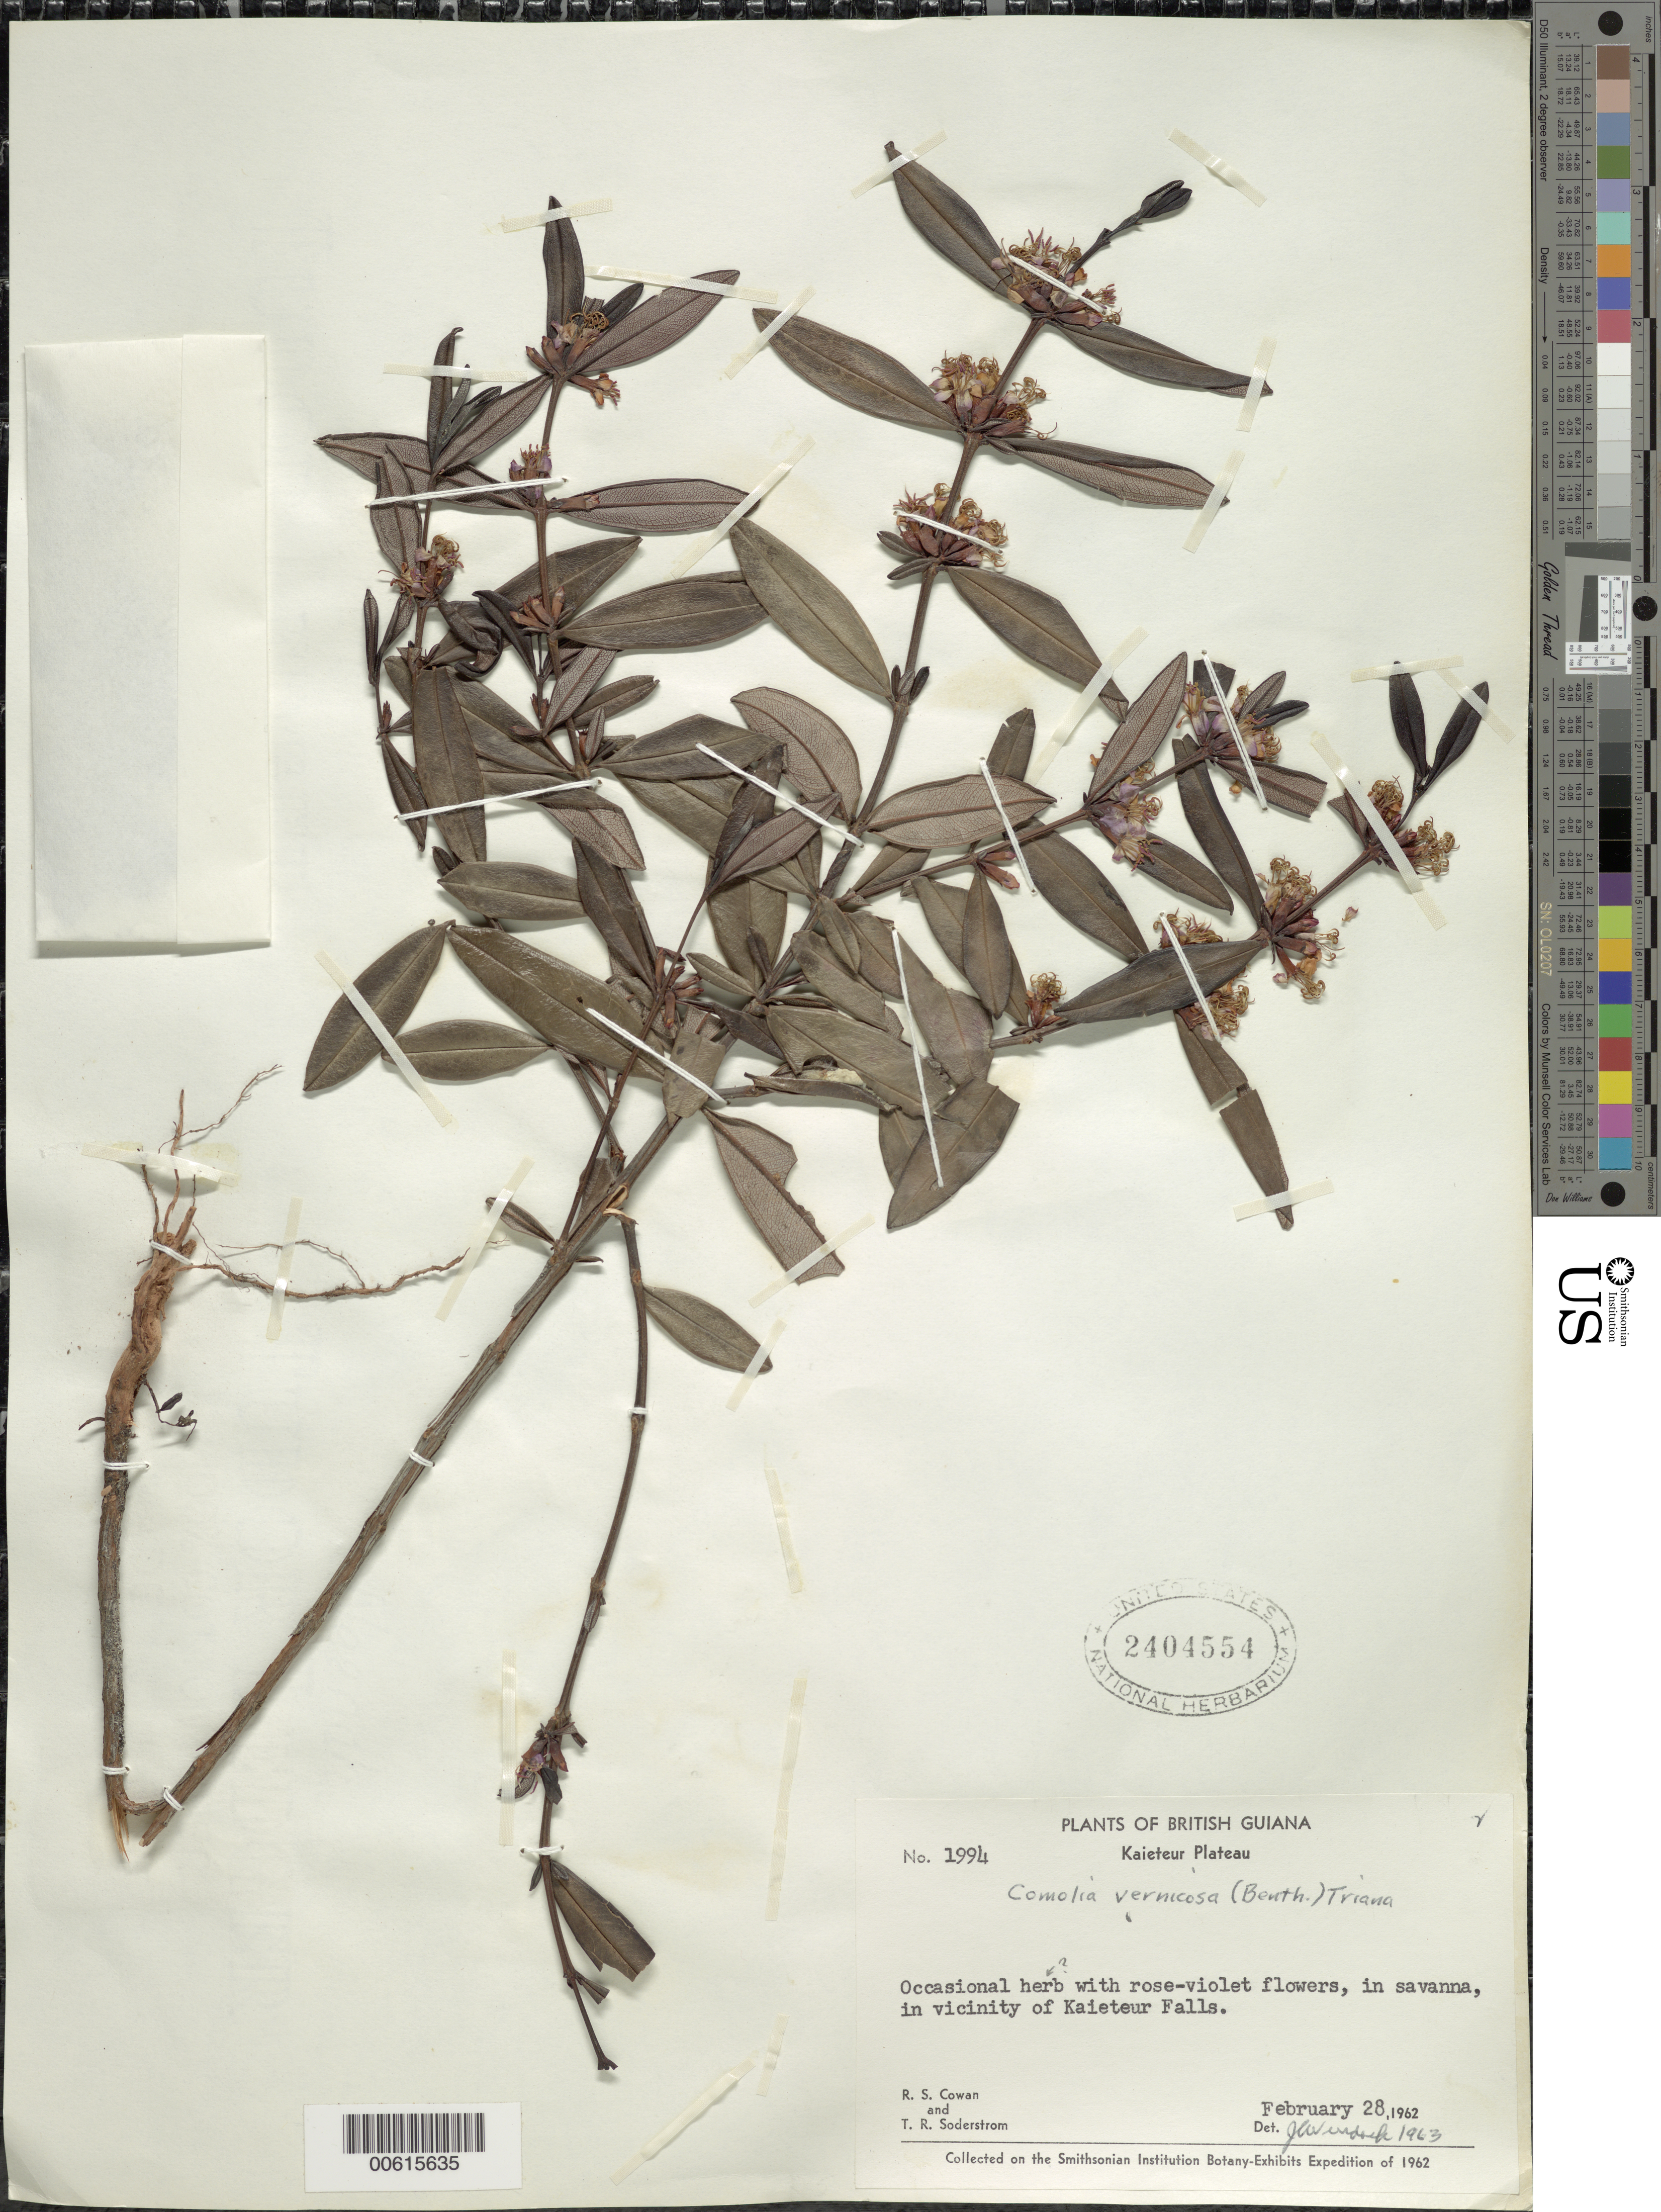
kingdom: Plantae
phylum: Tracheophyta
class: Magnoliopsida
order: Myrtales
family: Melastomataceae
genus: Leiostegia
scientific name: Leiostegia vernicosa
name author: Benth.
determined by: Nunes da Silva, Diego, (RB), Jardim Botanico do Rio de Janeiro - Herbario (BRAZIL)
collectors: R. S. Cowan & T. R. Soderstrom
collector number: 1994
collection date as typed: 28-Feb-62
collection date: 1962-02-28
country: Guyana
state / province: Potaro-Siparuni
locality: Kaieteur Plateau, vic. of Kaieteur Falls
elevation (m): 427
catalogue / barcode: US 2404554